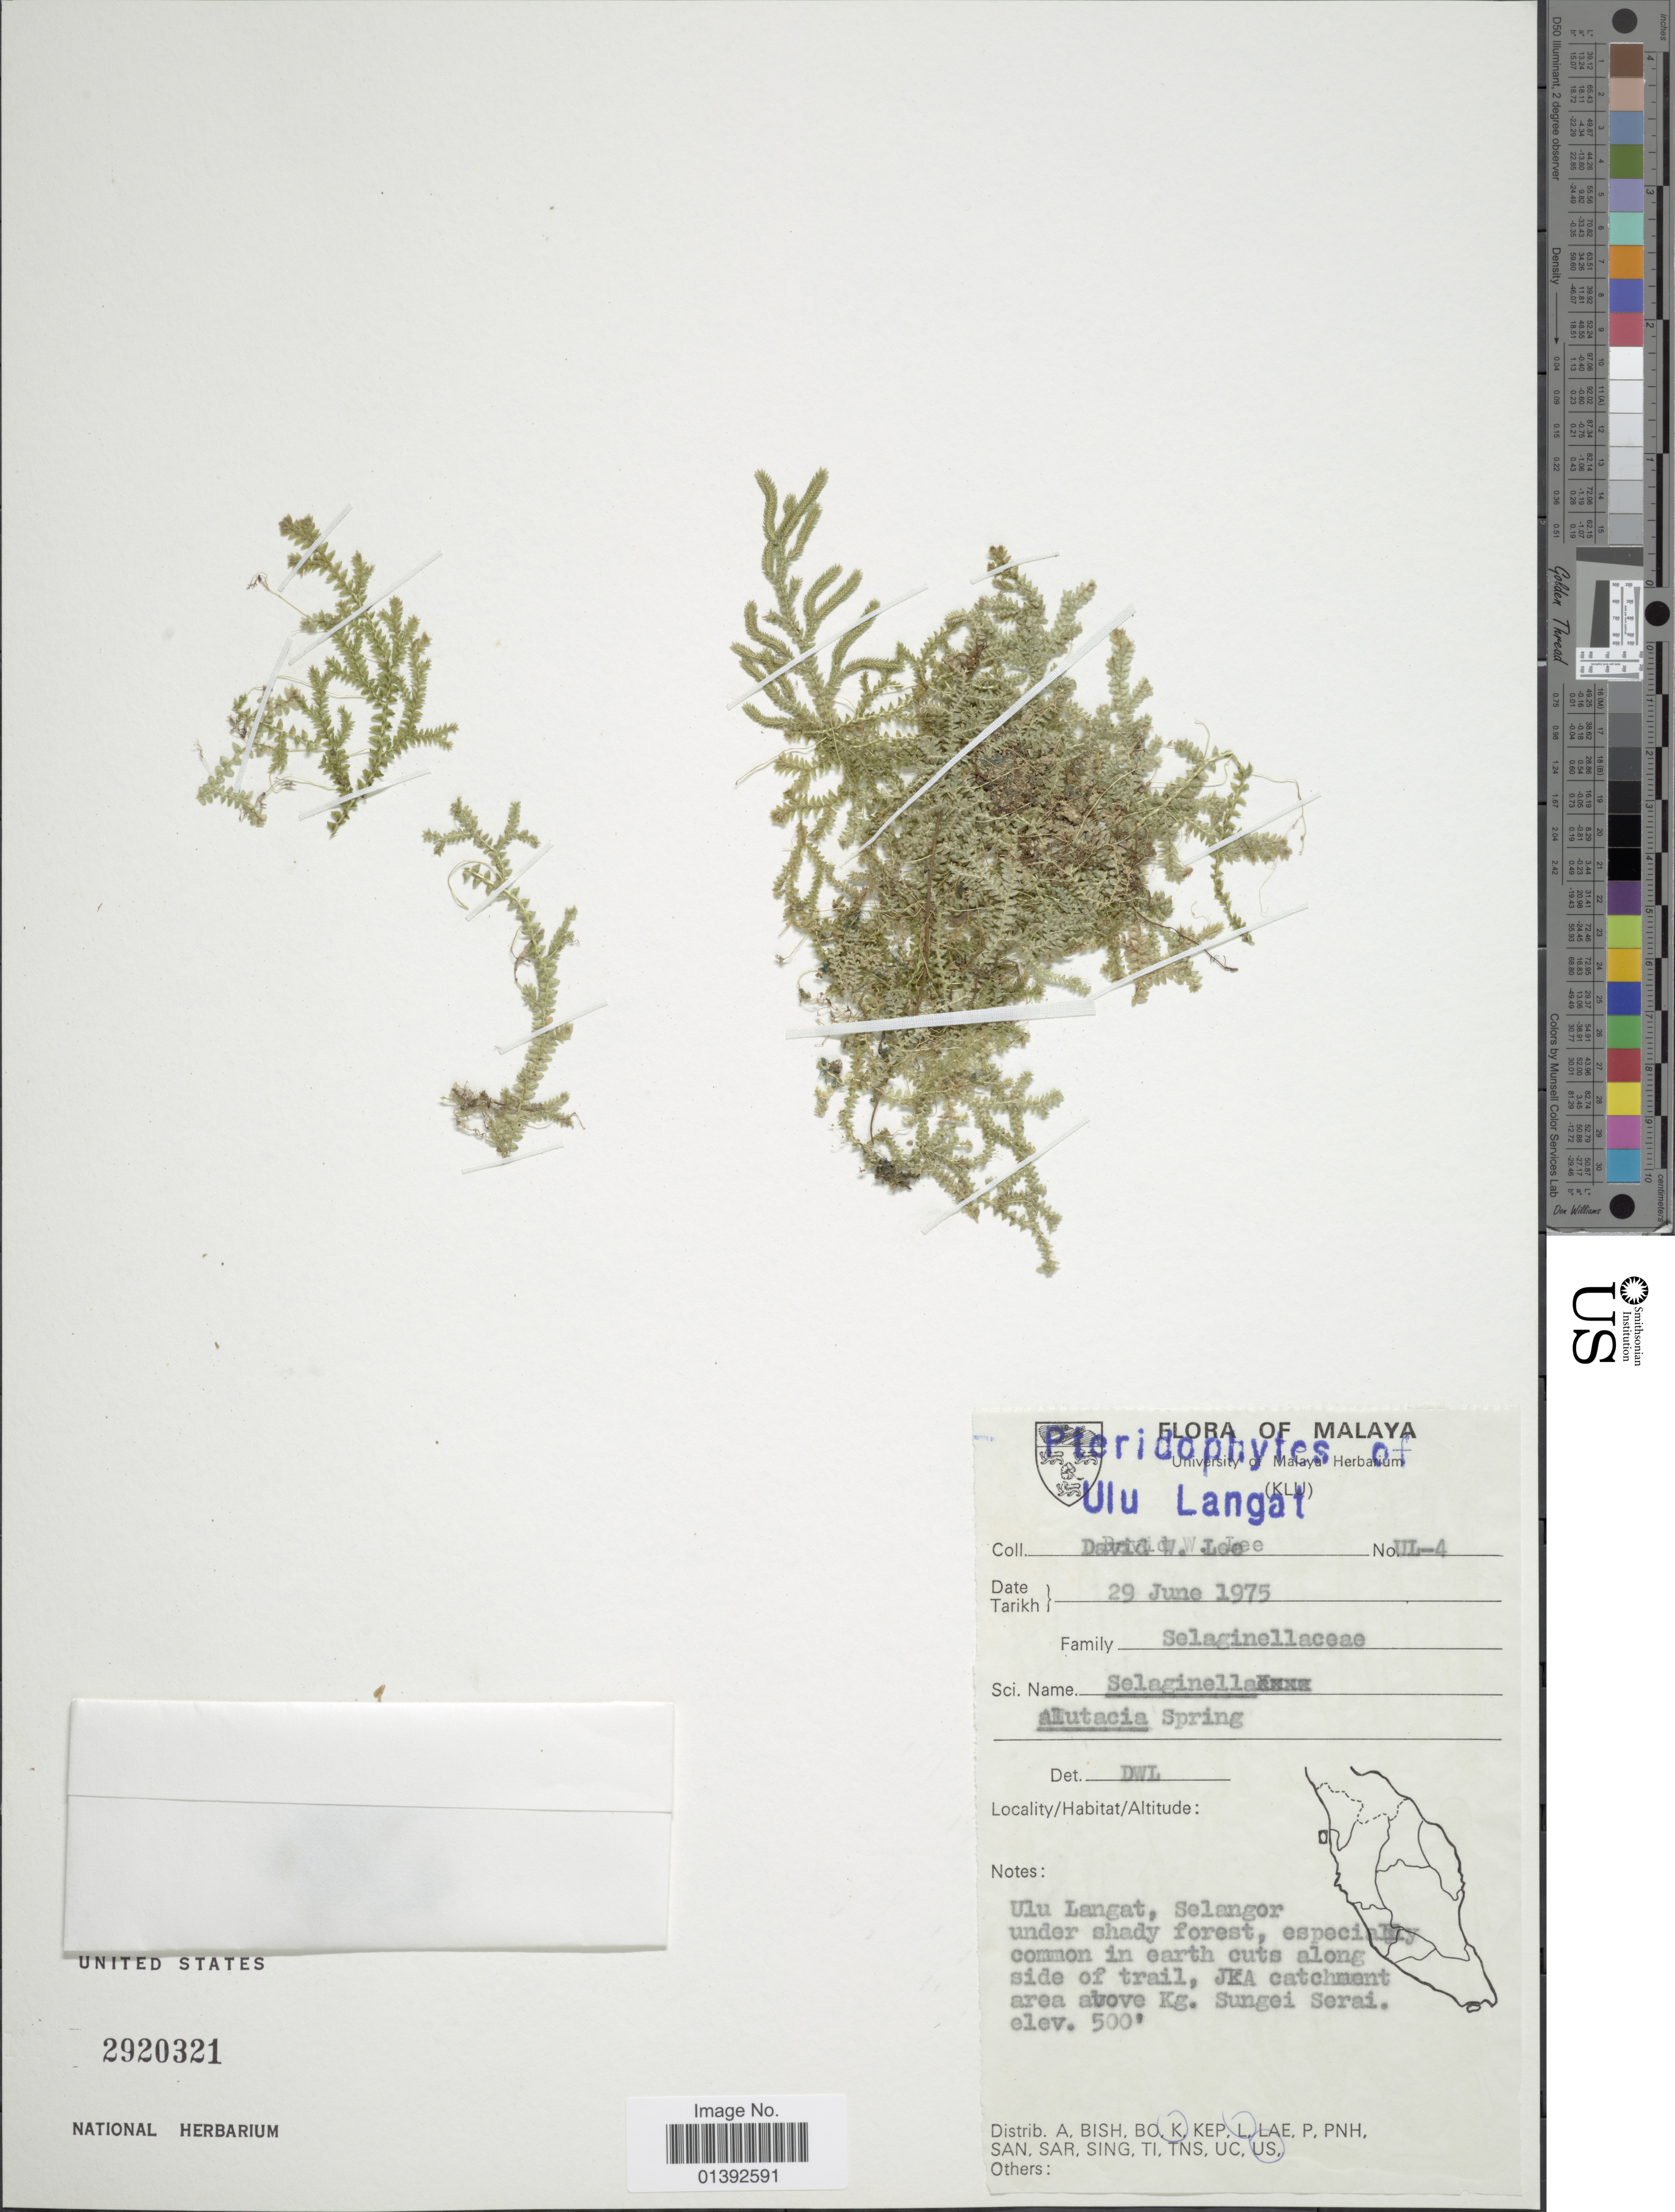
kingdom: Plantae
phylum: Tracheophyta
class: Lycopodiopsida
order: Selaginellales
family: Selaginellaceae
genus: Selaginella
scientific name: Selaginella alutacea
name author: Spring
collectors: D. Lee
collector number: UL-4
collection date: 1975-06-29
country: Malaysia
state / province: Selangor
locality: Malaya, Ulu Langat, JKA catchment area above Kg. Sungei Serai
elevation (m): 152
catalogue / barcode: US 2920321